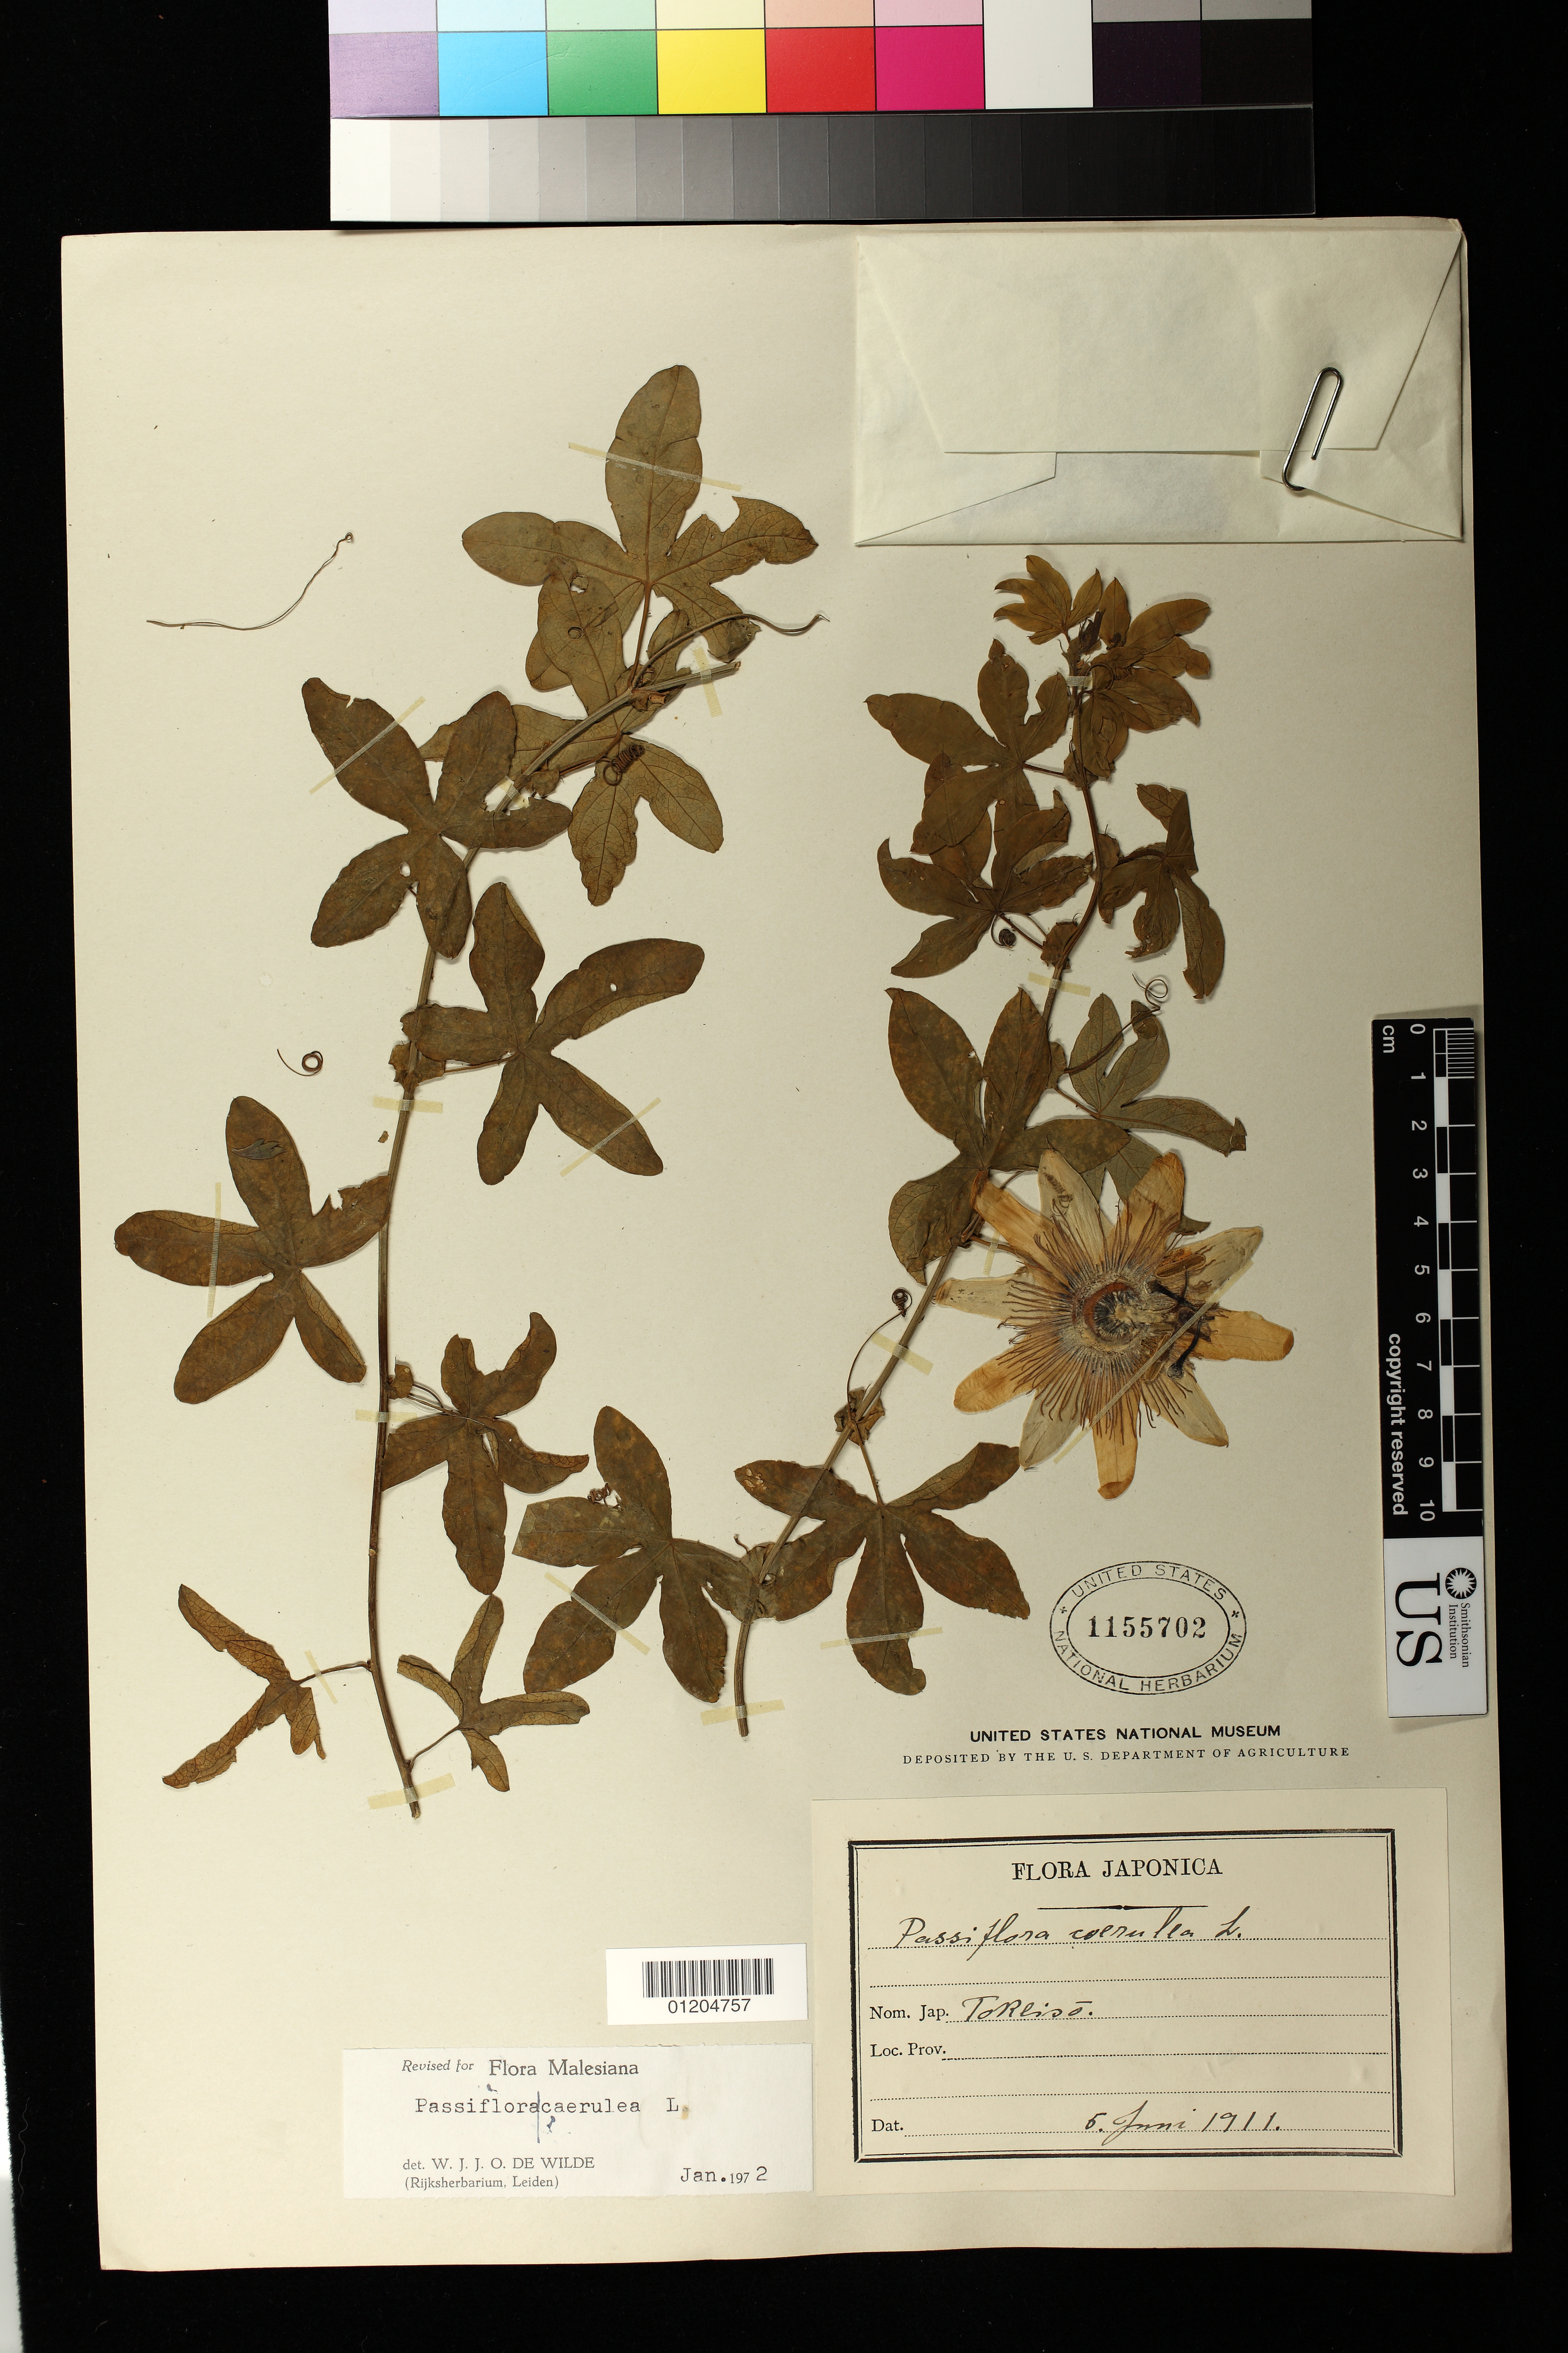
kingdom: Plantae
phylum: Tracheophyta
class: Magnoliopsida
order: Malpighiales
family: Passifloraceae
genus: Passiflora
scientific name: Passiflora caerulea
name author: L.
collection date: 1911-06-06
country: Japan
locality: Toreiso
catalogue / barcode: US 1155702